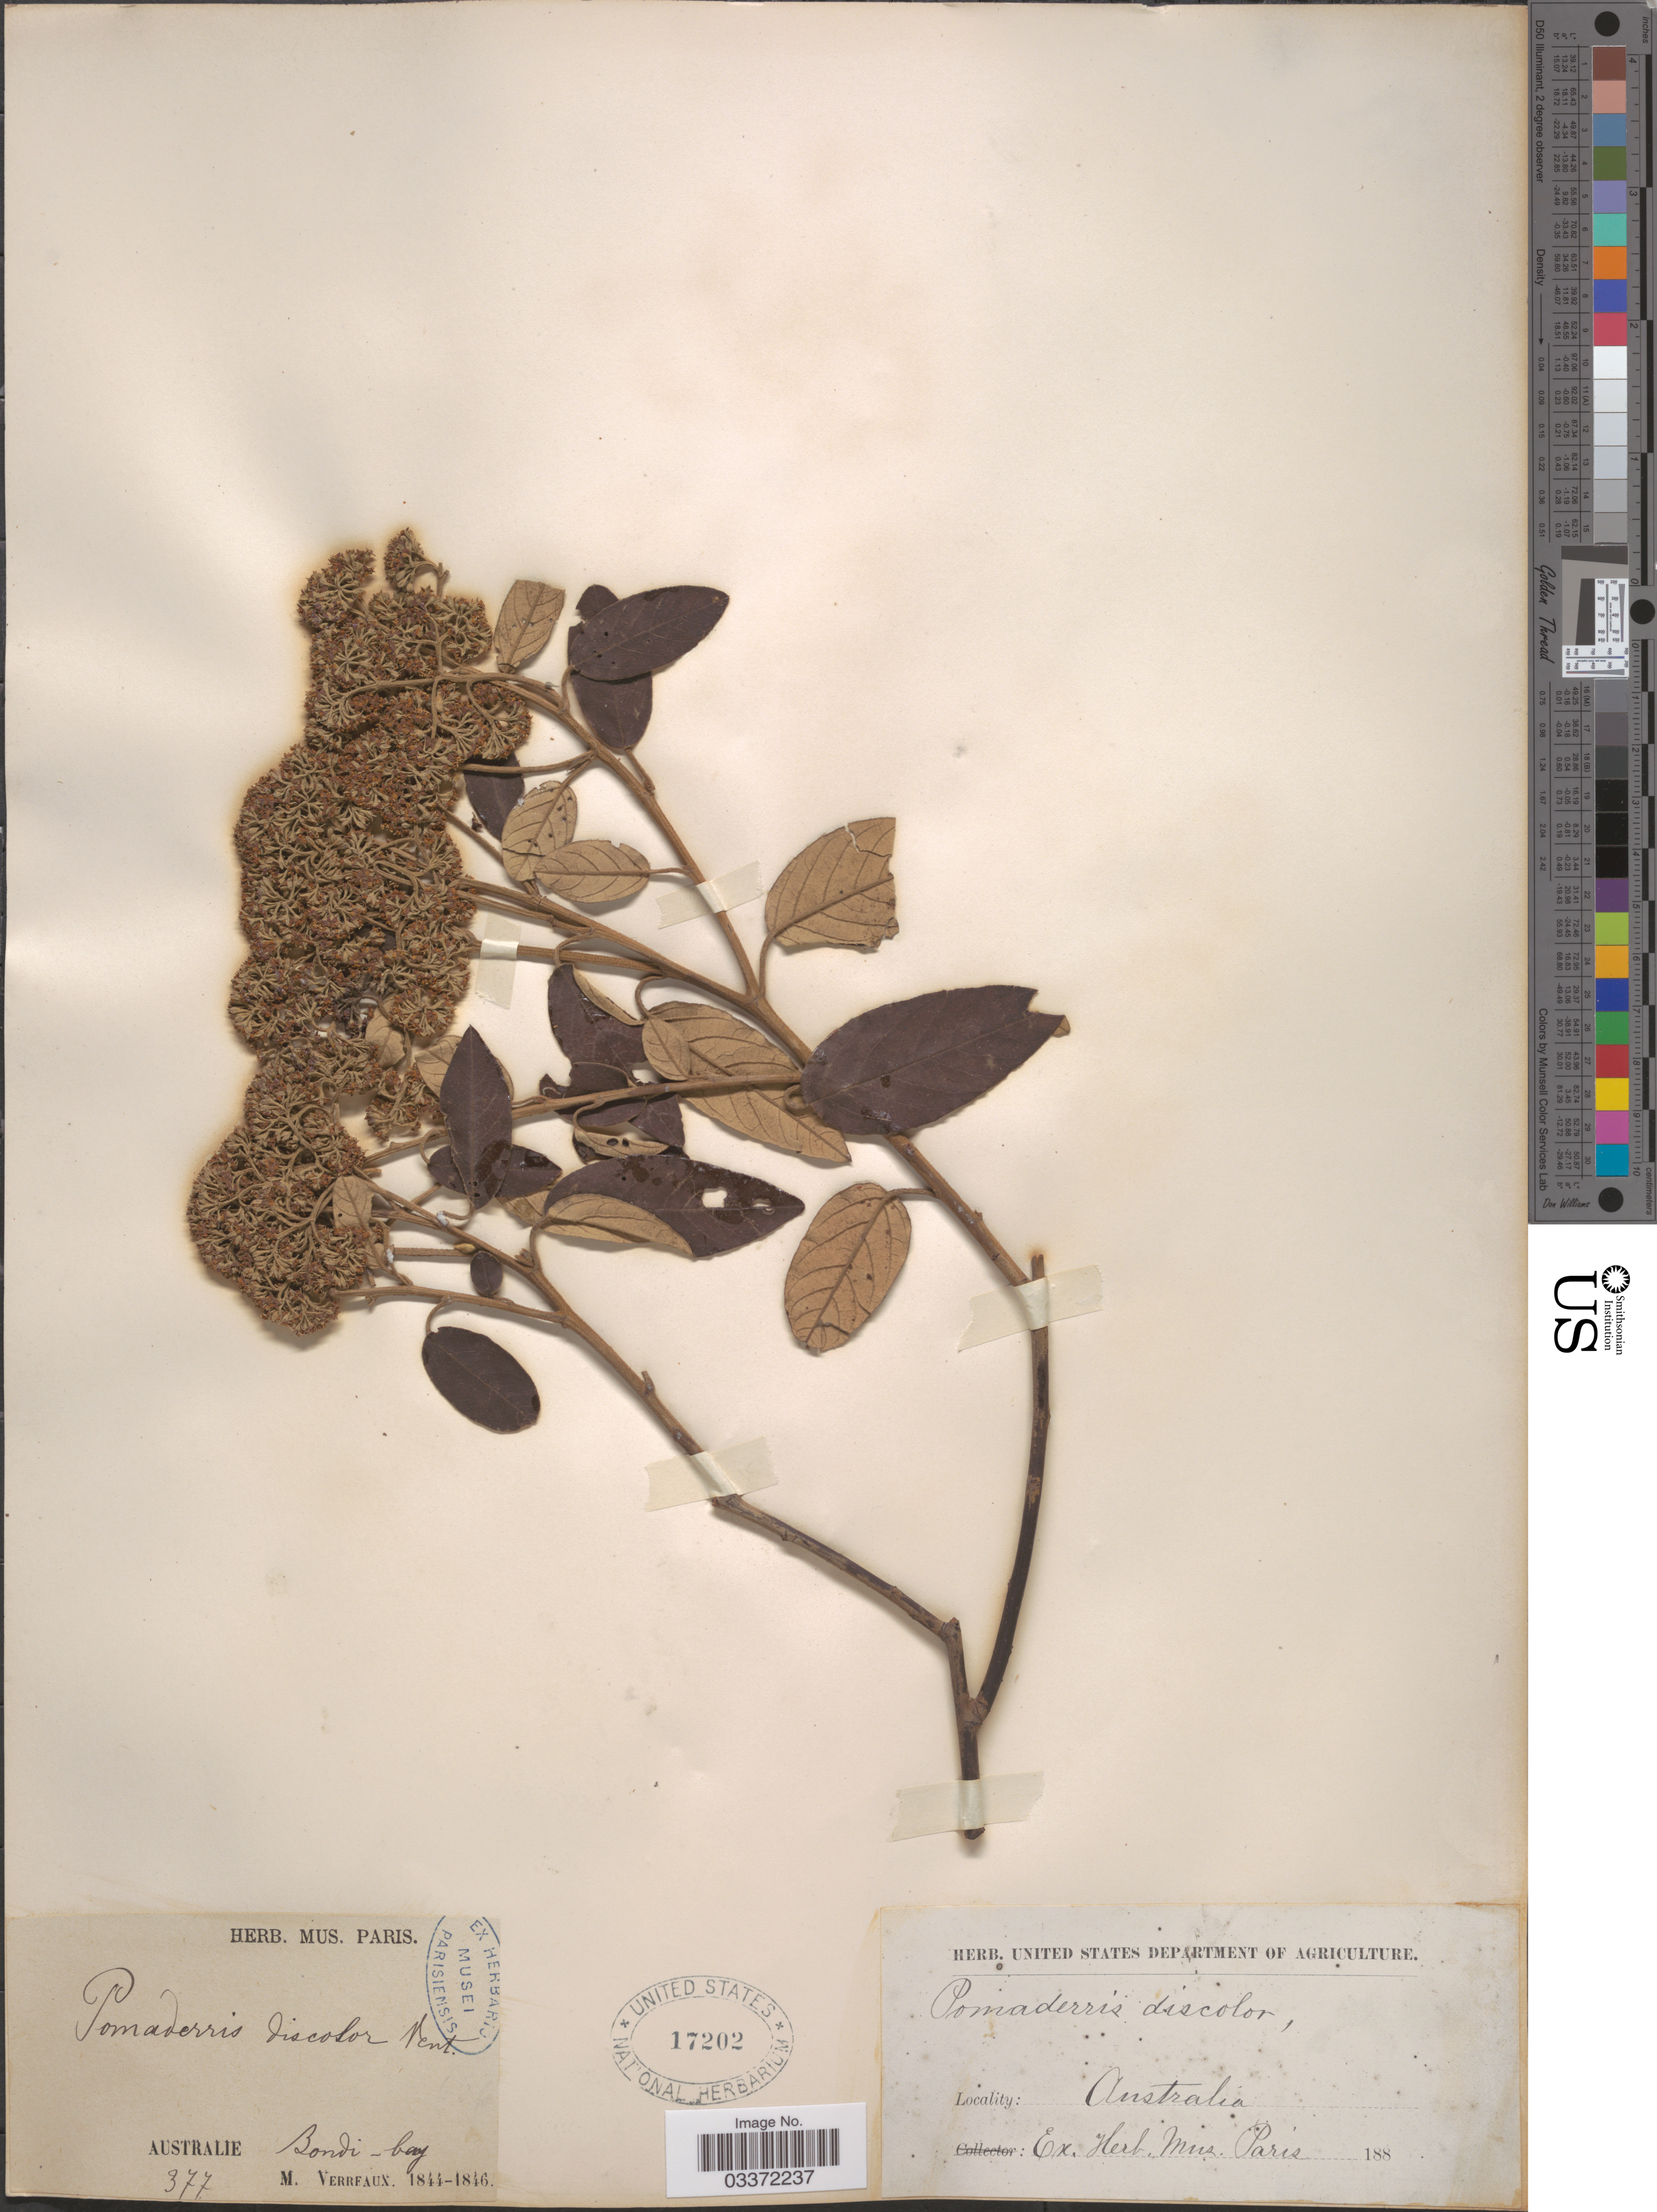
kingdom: Plantae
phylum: Tracheophyta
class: Magnoliopsida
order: Rosales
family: Rhamnaceae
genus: Pomaderris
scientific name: Pomaderris discolor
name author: DC.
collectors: M. Verreaux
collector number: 377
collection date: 1844/1846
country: Australia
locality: Bondi-bay.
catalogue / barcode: US 17202